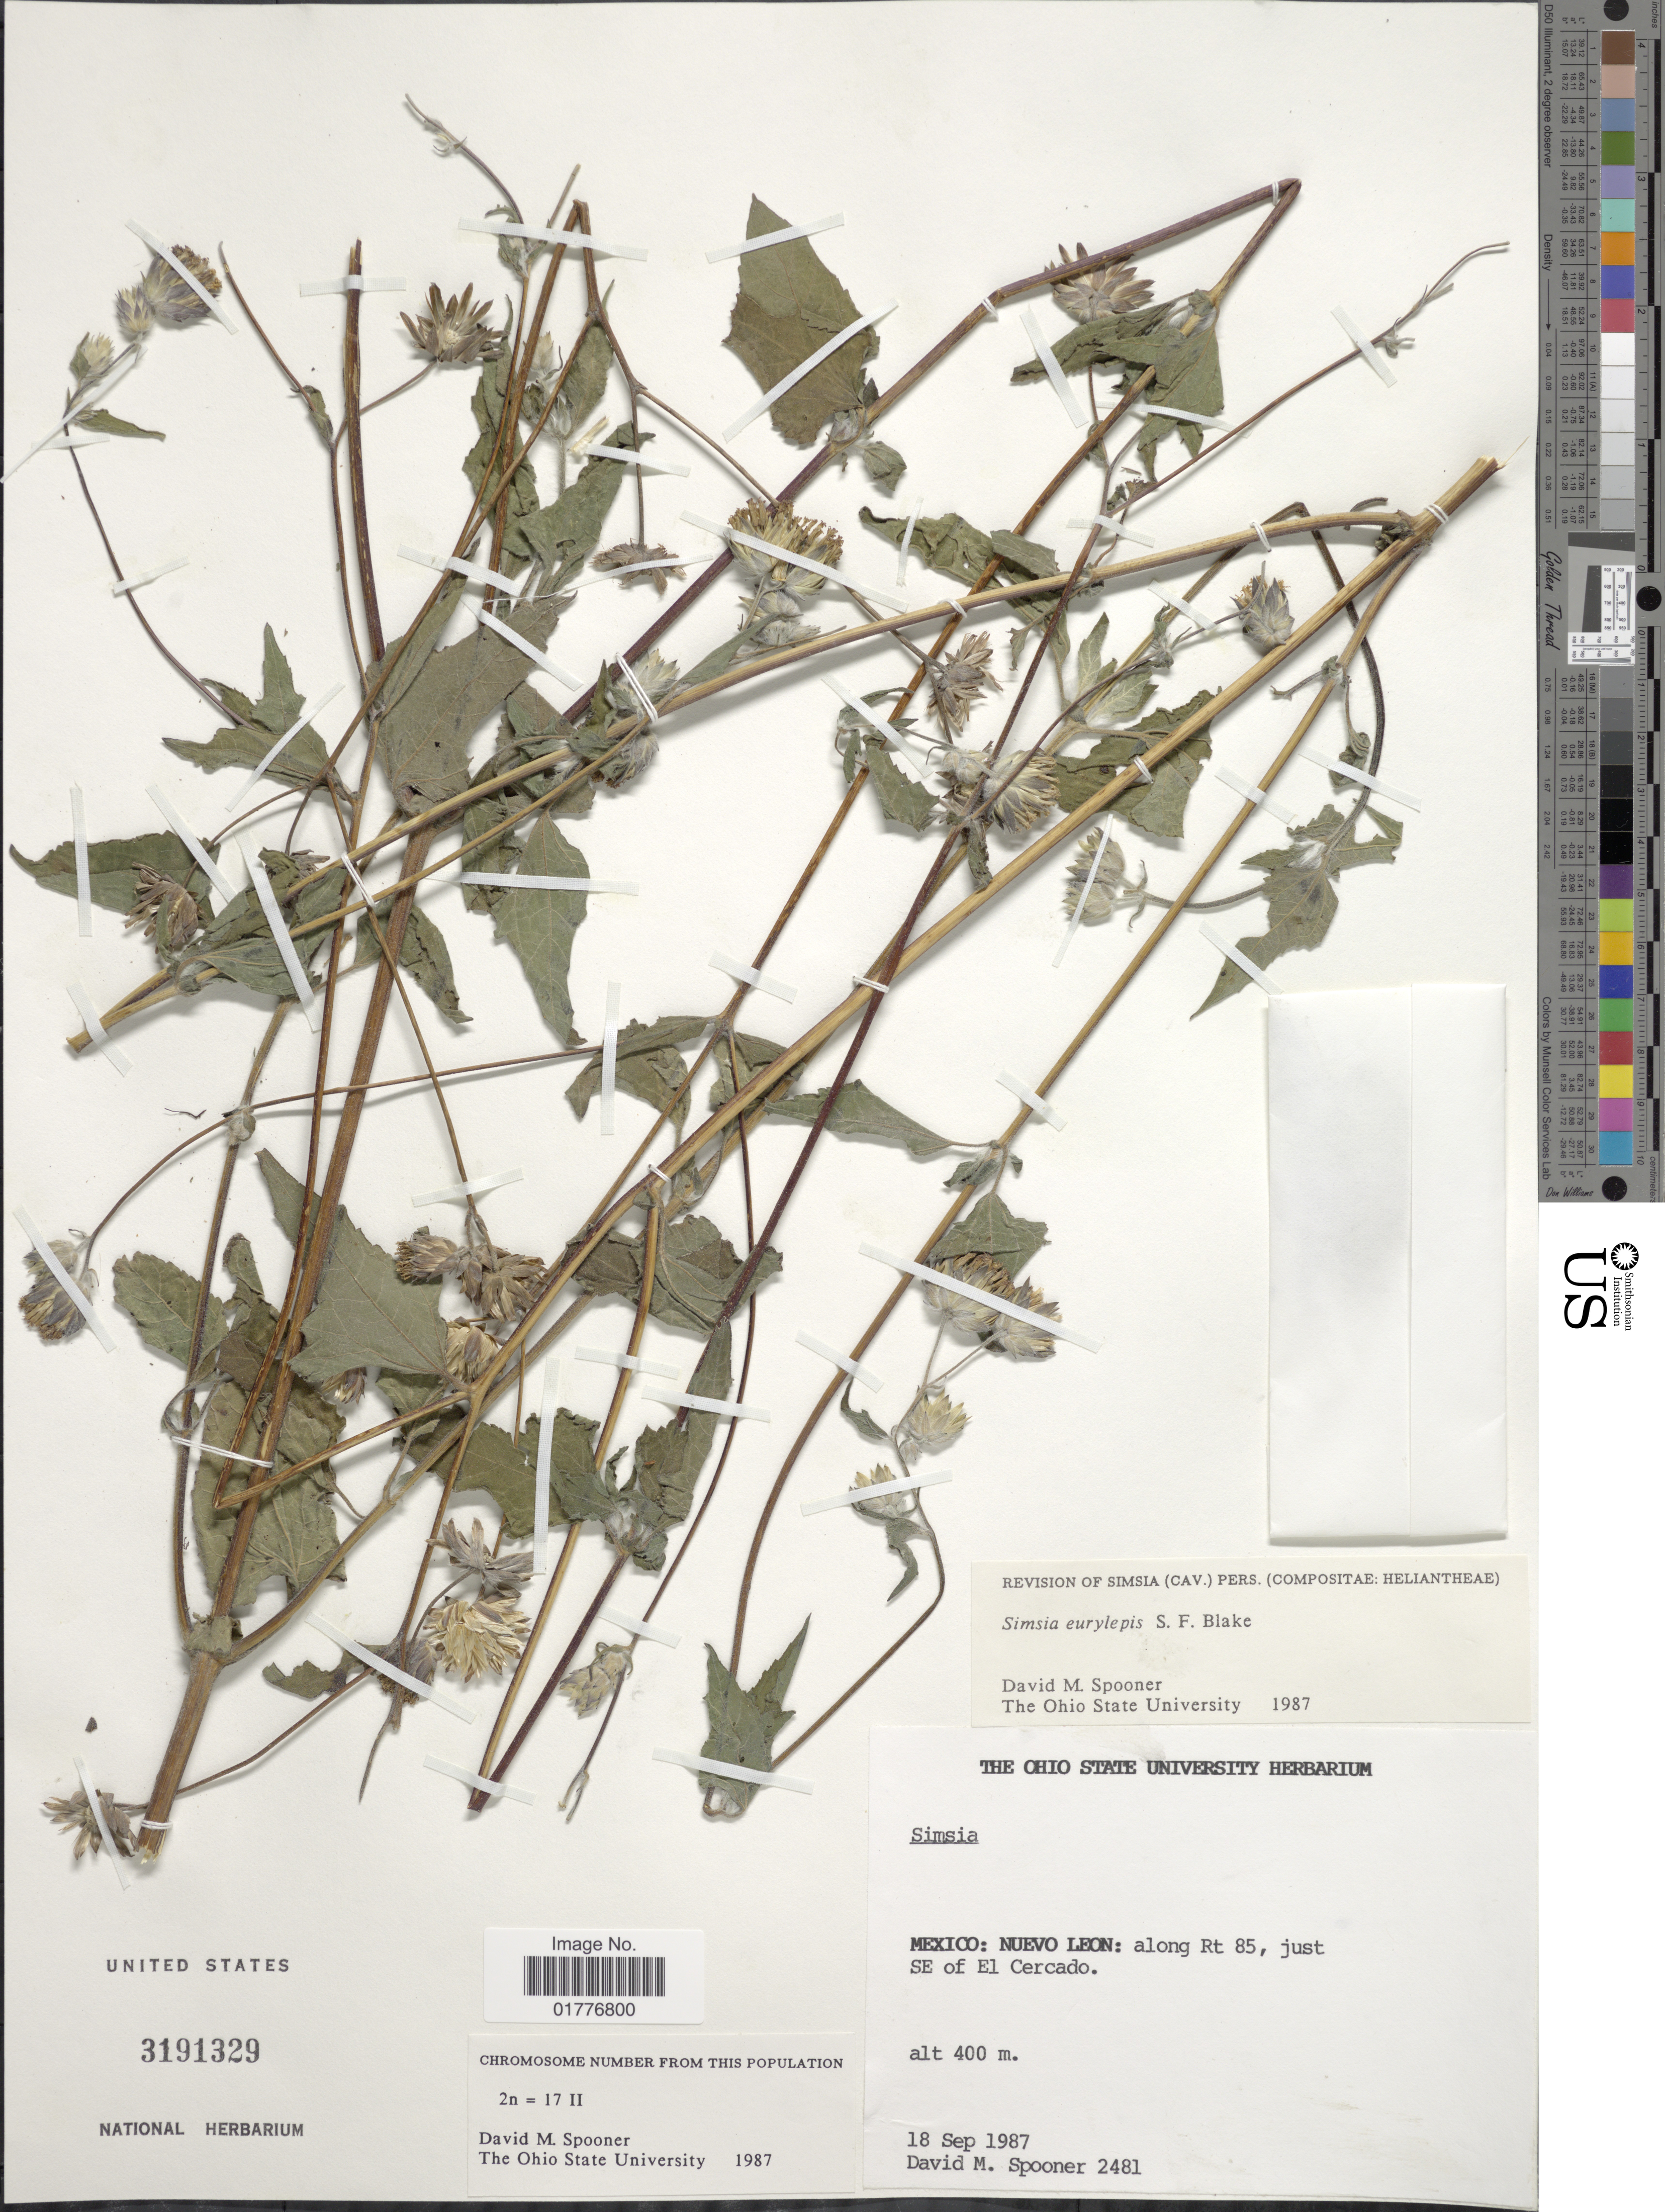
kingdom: Plantae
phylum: Tracheophyta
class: Magnoliopsida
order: Asterales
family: Asteraceae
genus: Simsia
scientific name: Simsia eurylepis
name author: S.F. Blake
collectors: D. Spooner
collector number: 2481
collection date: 1987-09-18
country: Mexico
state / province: Nuevo León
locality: Along Rt 85, just Se of El Cercado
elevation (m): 400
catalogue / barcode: US 3191329